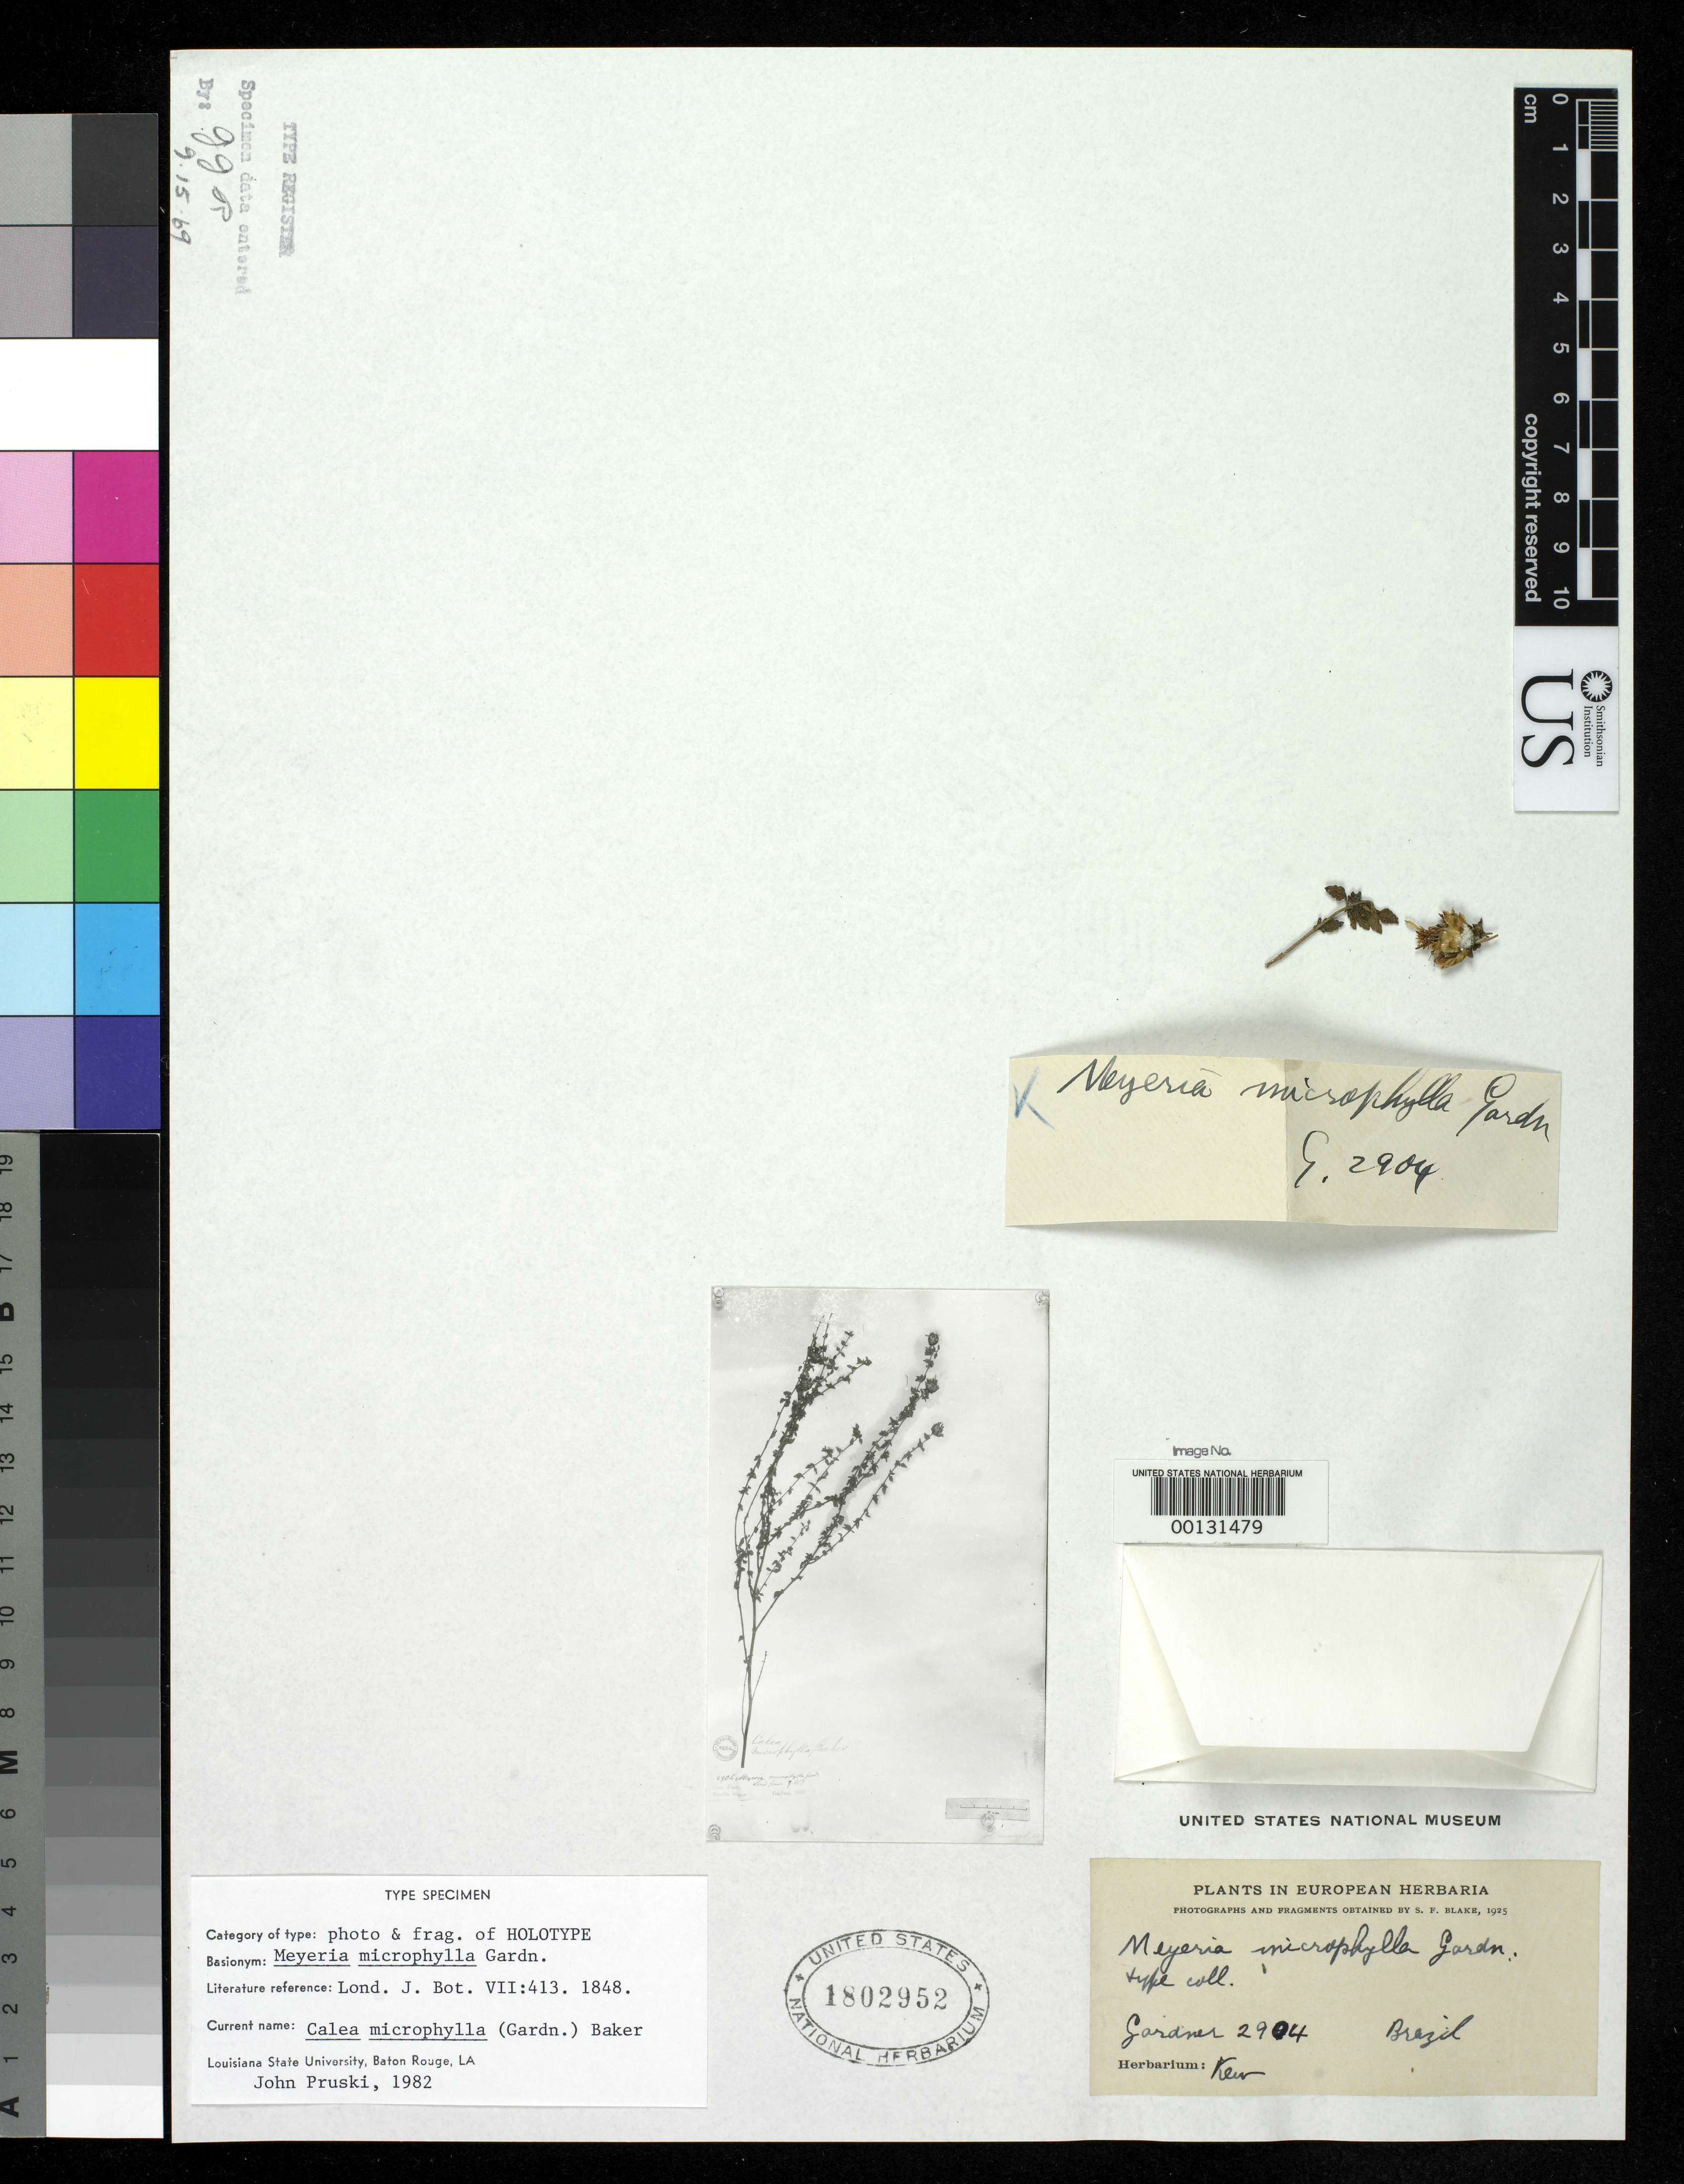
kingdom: Plantae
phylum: Tracheophyta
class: Magnoliopsida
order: Asterales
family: Asteraceae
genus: Meyeria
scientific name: Meyeria microphylla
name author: Gardner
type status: Type Fragment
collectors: G. Gardner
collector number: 2904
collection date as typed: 1841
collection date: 1841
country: Brazil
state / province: Piauí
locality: Banks of Rio Preto.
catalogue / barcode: US 1802952